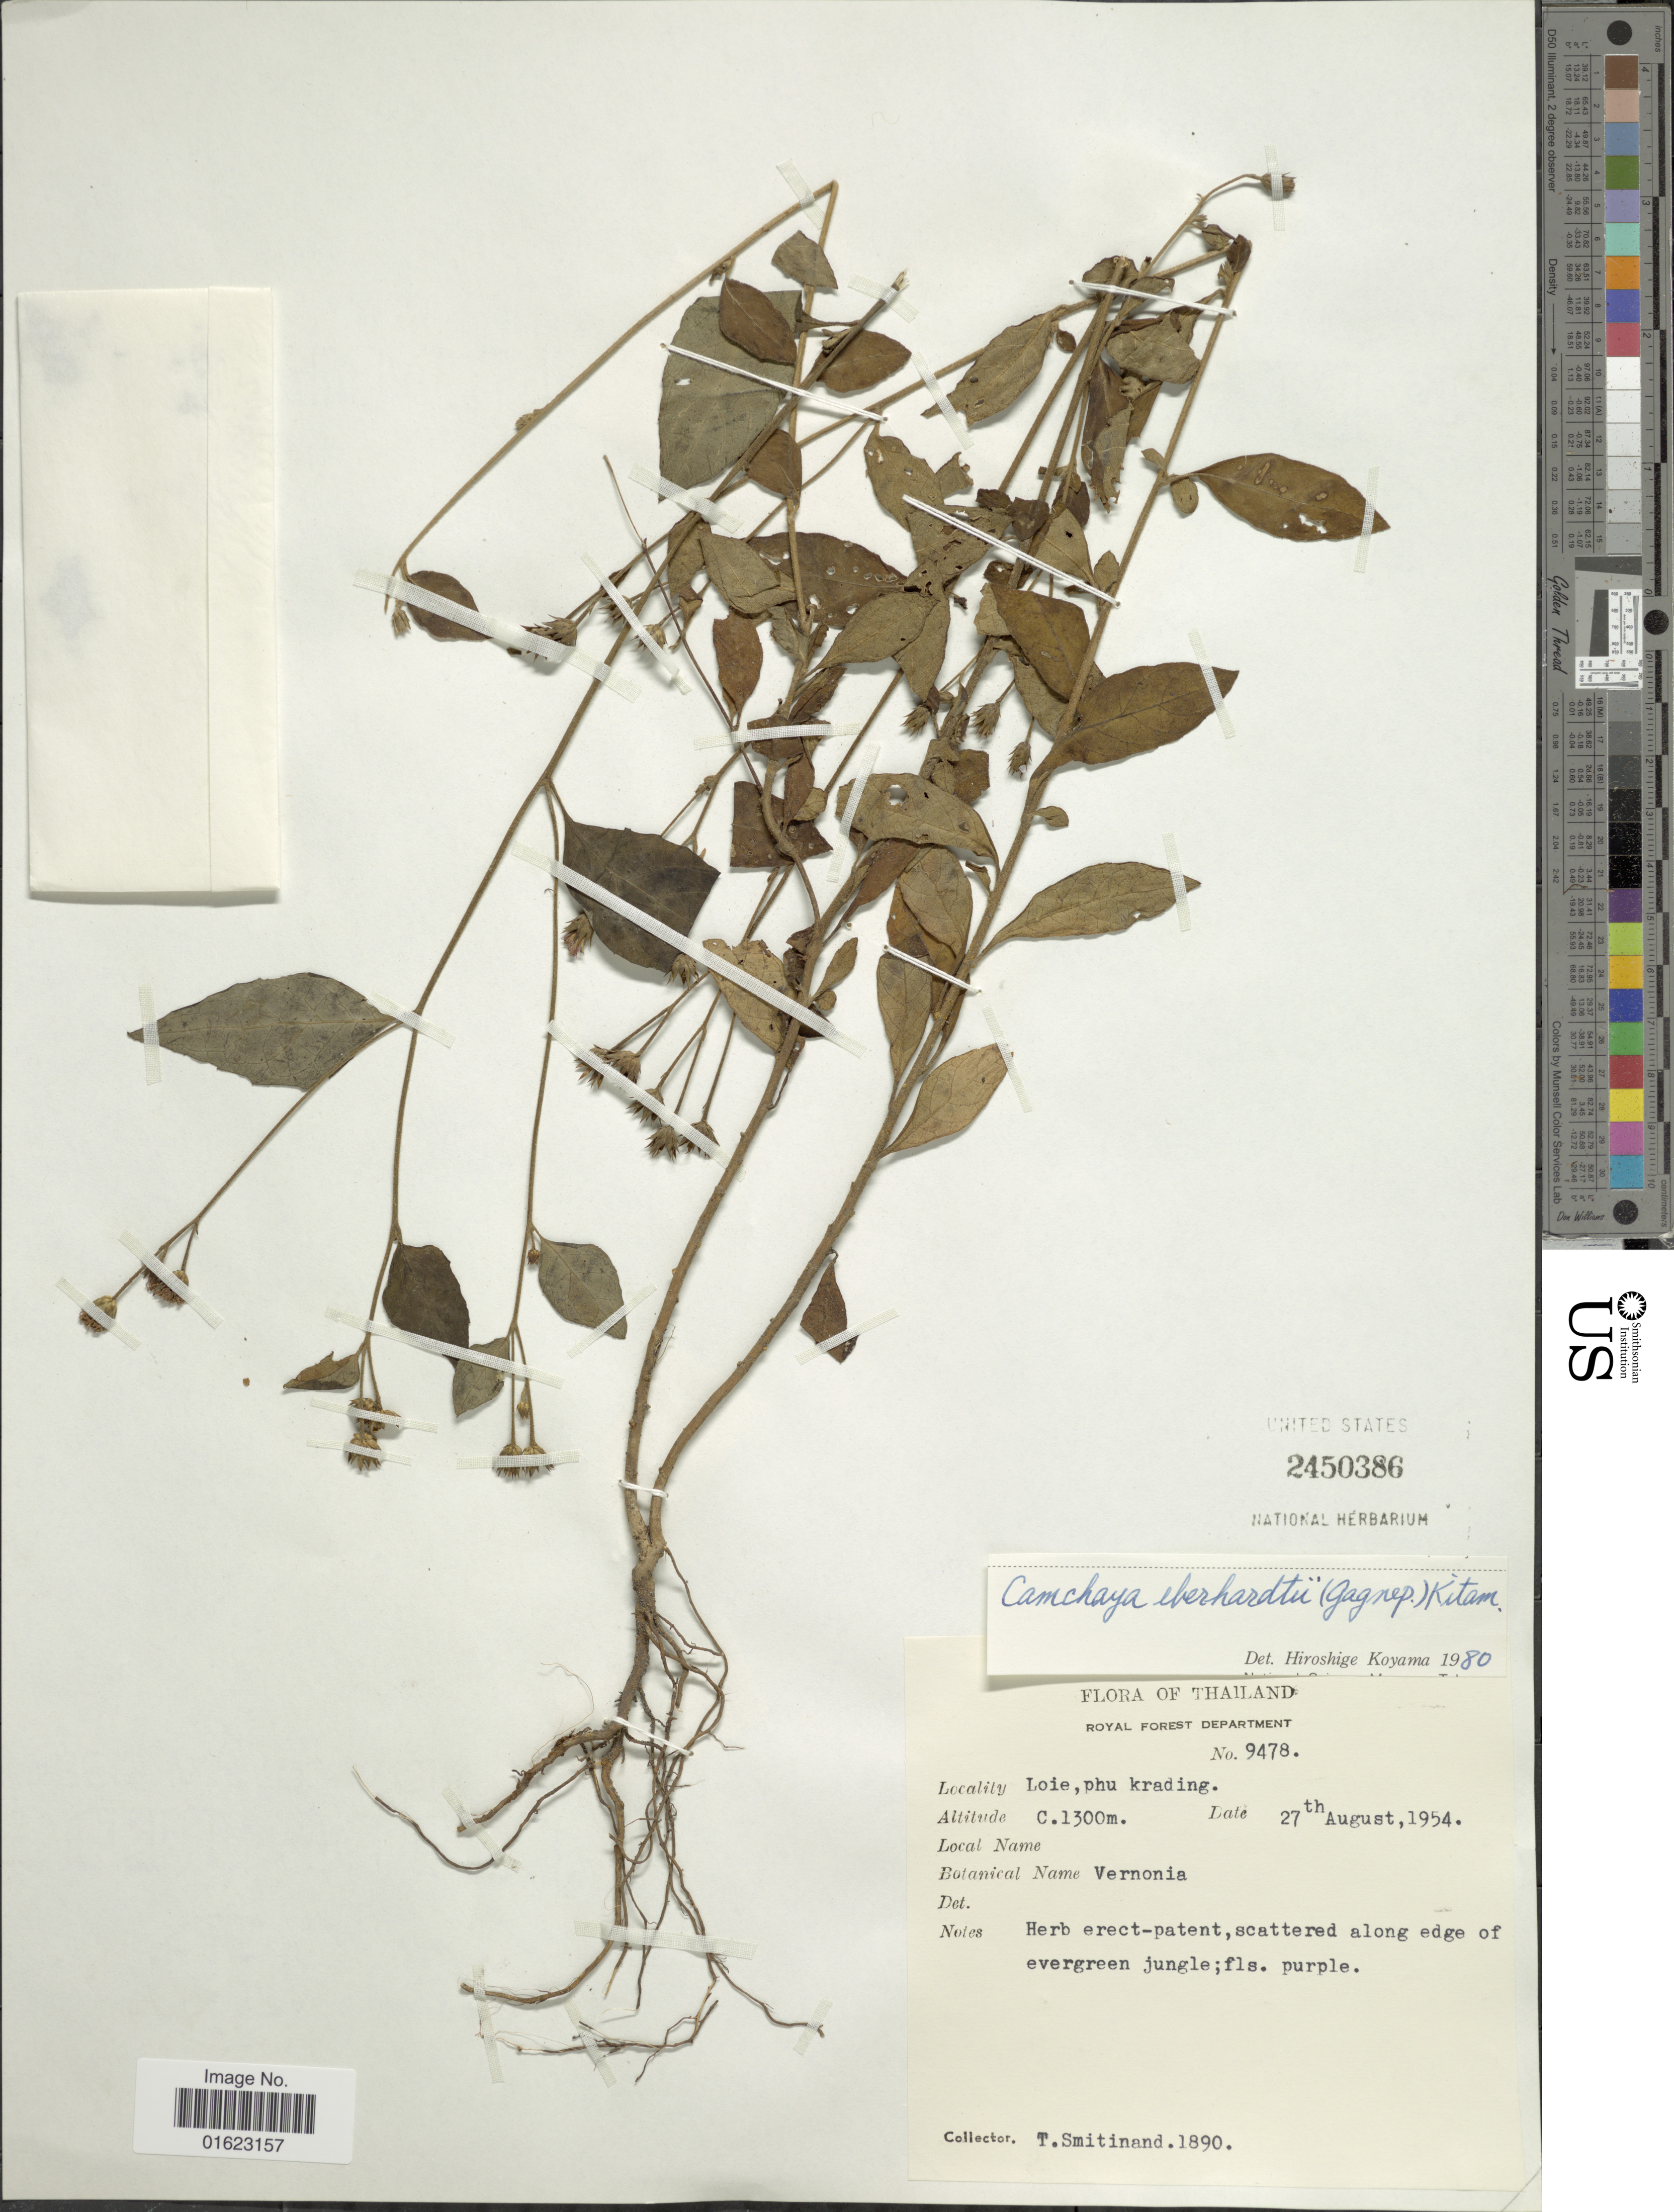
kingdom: Plantae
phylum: Tracheophyta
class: Magnoliopsida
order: Asterales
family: Asteraceae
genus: Iodocephalus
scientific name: Iodocephalus eberhardtii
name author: (Gagnep.) Bunwong & H. Rob.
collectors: T. Smitinand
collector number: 1890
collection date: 1954-08-27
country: Thailand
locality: Thailand. Loie, phu krading.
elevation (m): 1300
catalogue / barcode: US 2450386